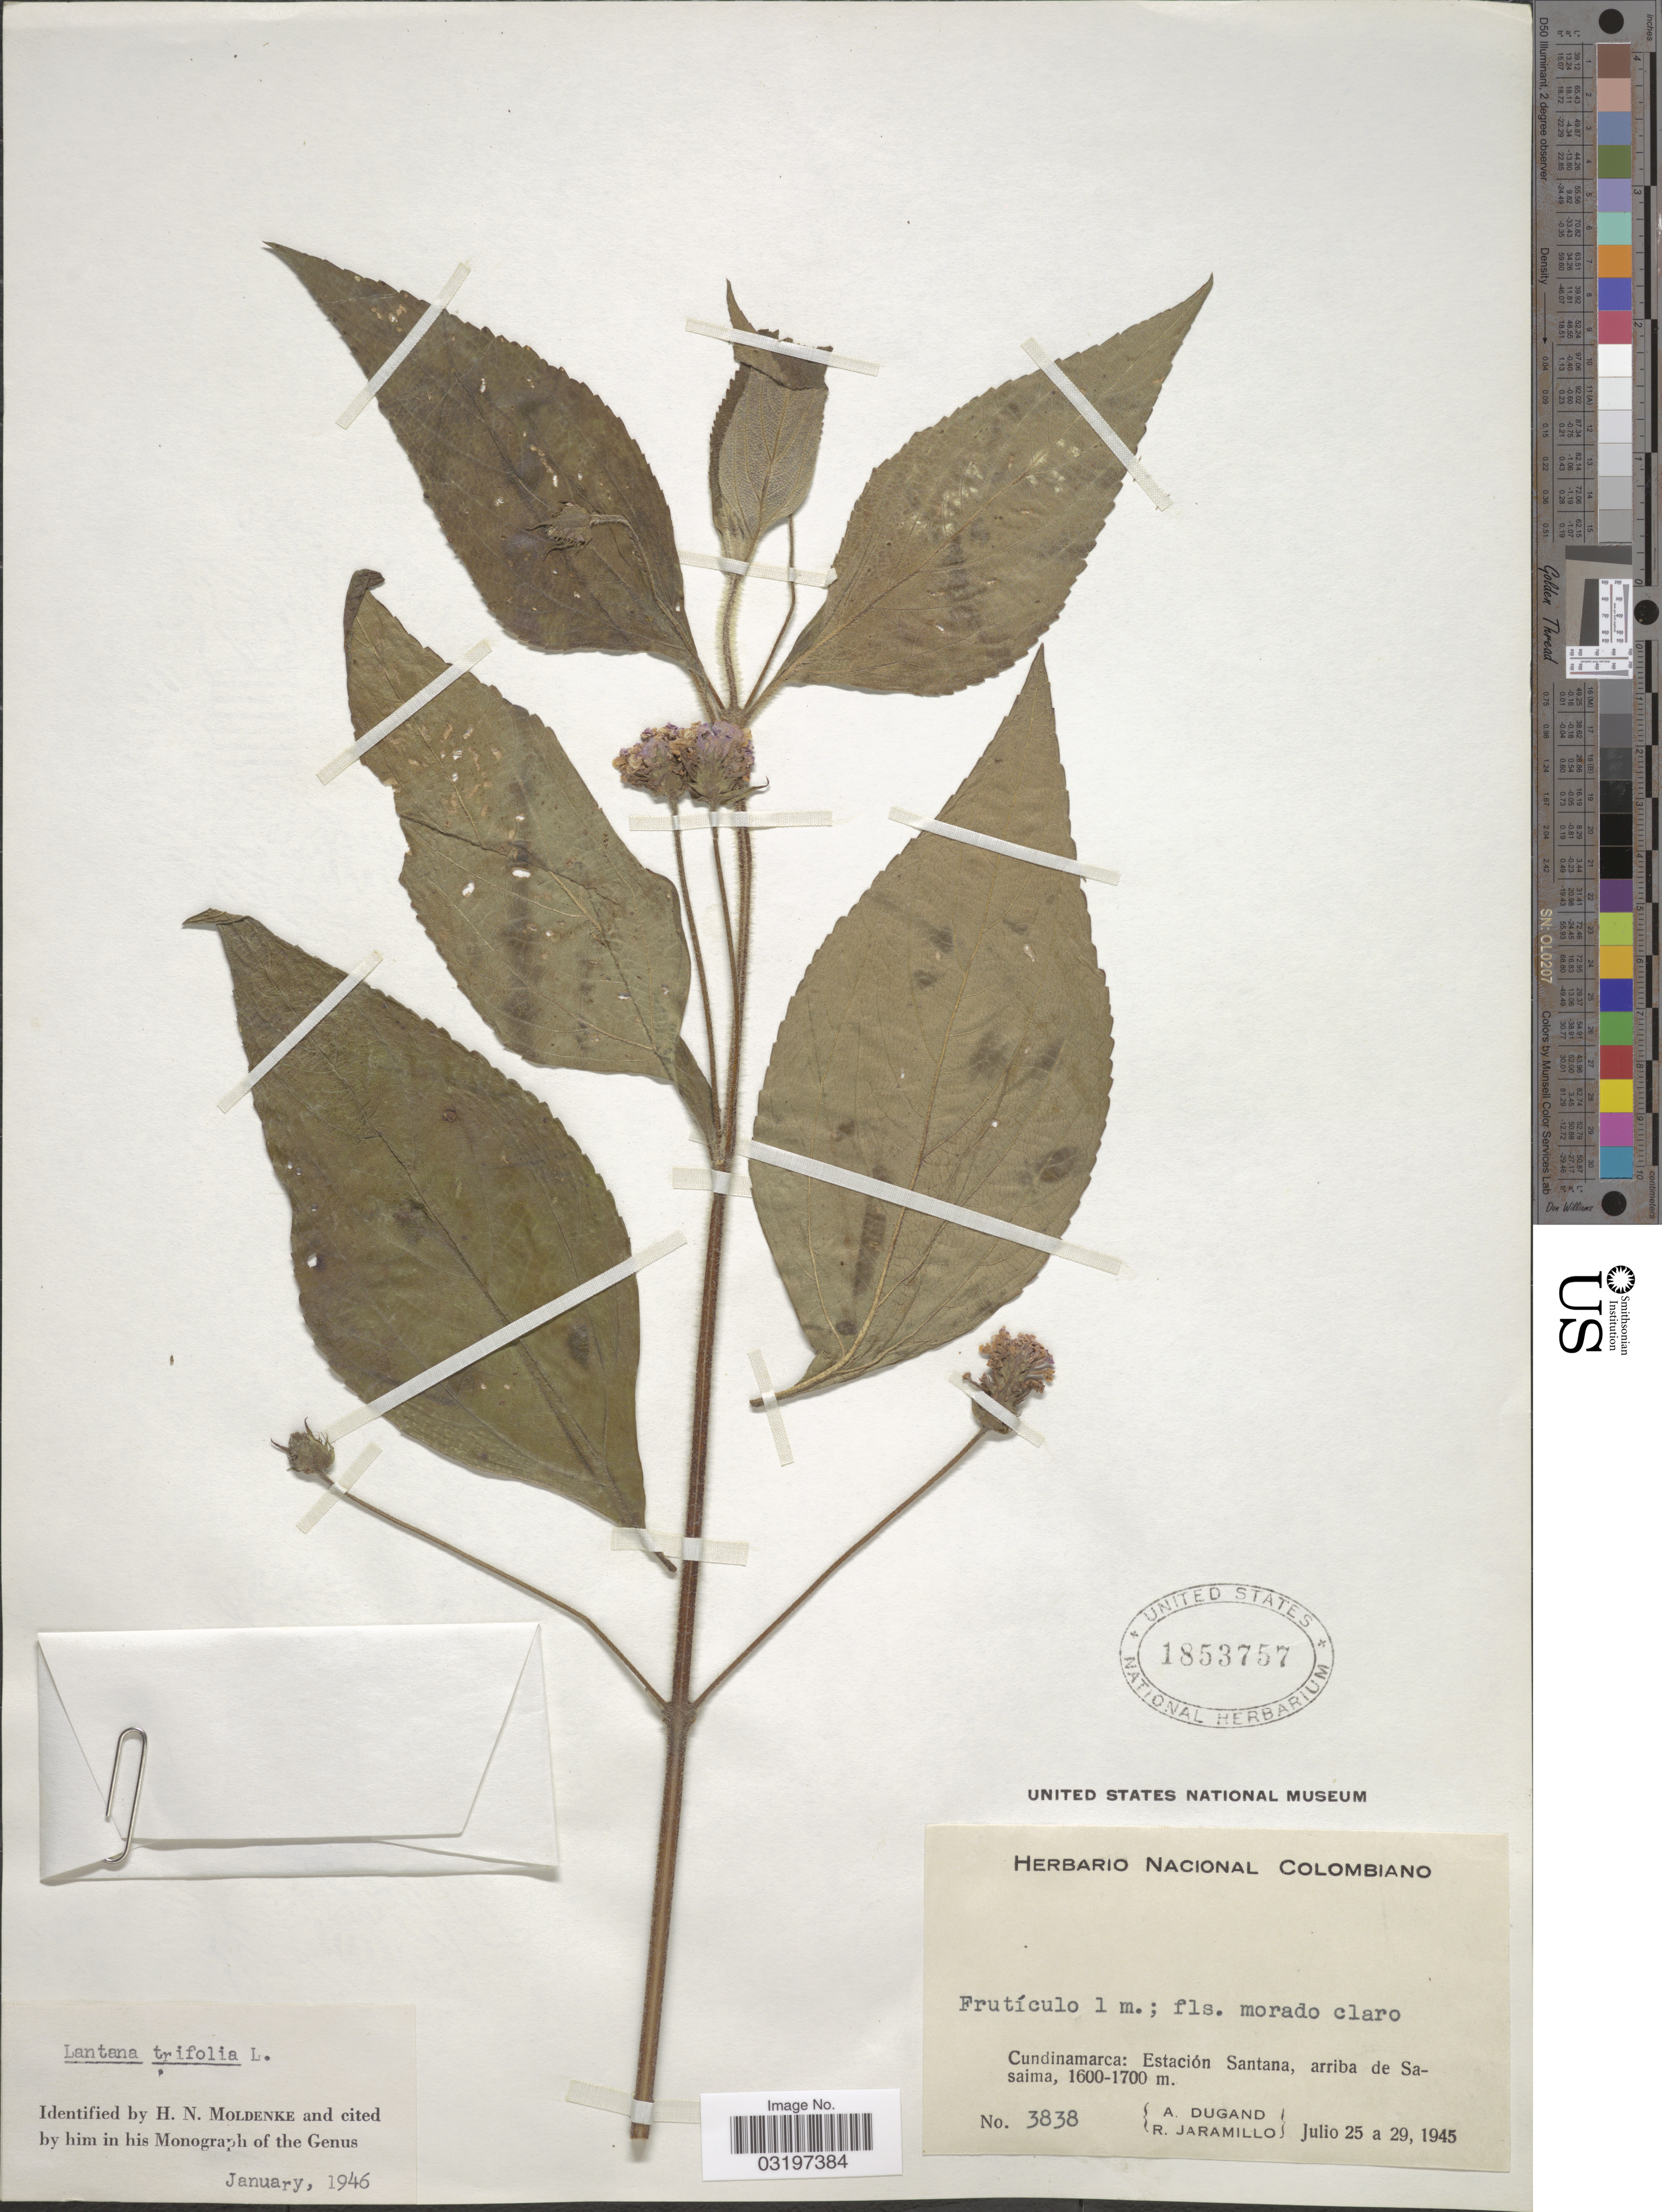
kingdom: Plantae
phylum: Tracheophyta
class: Magnoliopsida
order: Lamiales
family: Verbenaceae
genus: Lantana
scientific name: Lantana trifolia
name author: L.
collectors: A. Dugand & R. Jaramillo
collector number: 3838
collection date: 1945-07-25/1945-07-29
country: Colombia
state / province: Cundinamarca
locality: Estación Santana, arriba de Sasaima.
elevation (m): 1600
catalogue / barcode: US 1853757